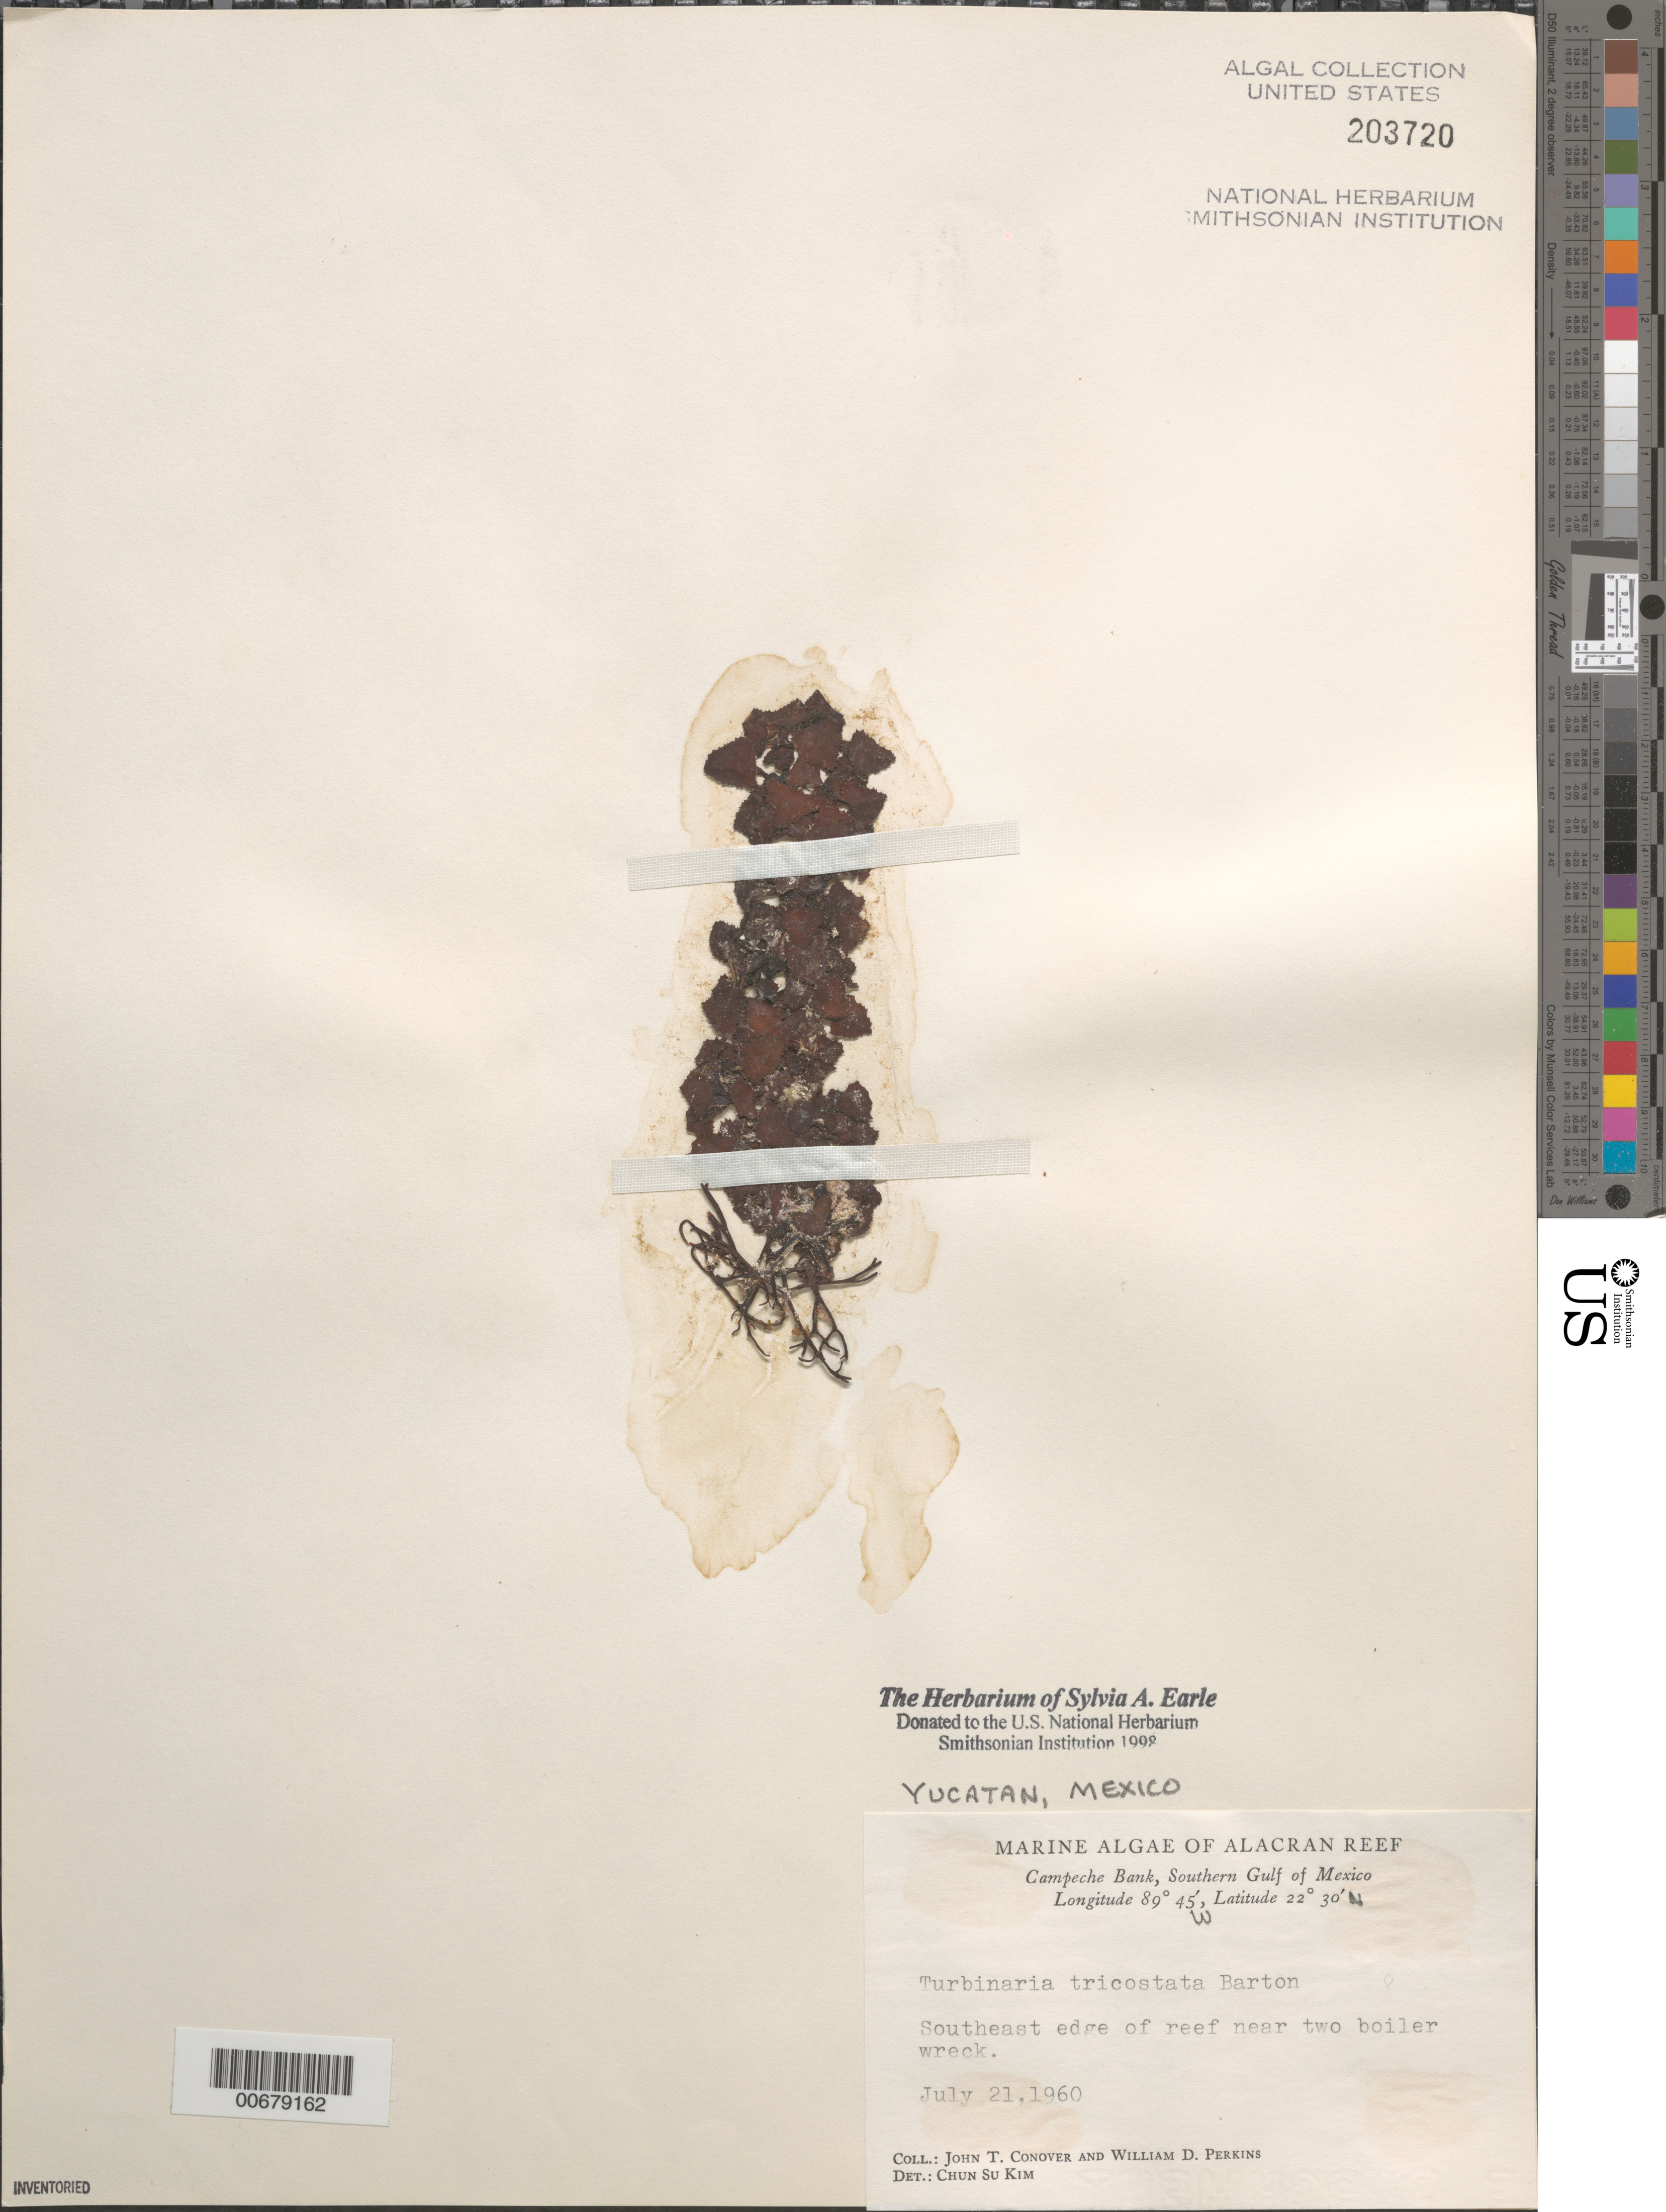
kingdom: Chromista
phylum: Ochrophyta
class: Phaeophyceae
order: Fucales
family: Sargassaceae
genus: Turbinaria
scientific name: Turbinaria tricostata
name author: E.S. Barton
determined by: Kim, Chun Su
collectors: J. T. Conover & W. D. Perkins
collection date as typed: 21 Jul 1960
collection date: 1960-07-21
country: Mexico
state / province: Yucatán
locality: Alacran Reef, Campeche Bank, southern Gulf of Mexico, reef near two boiler wreck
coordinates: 22 30' N, 89 45' W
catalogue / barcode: US 203720